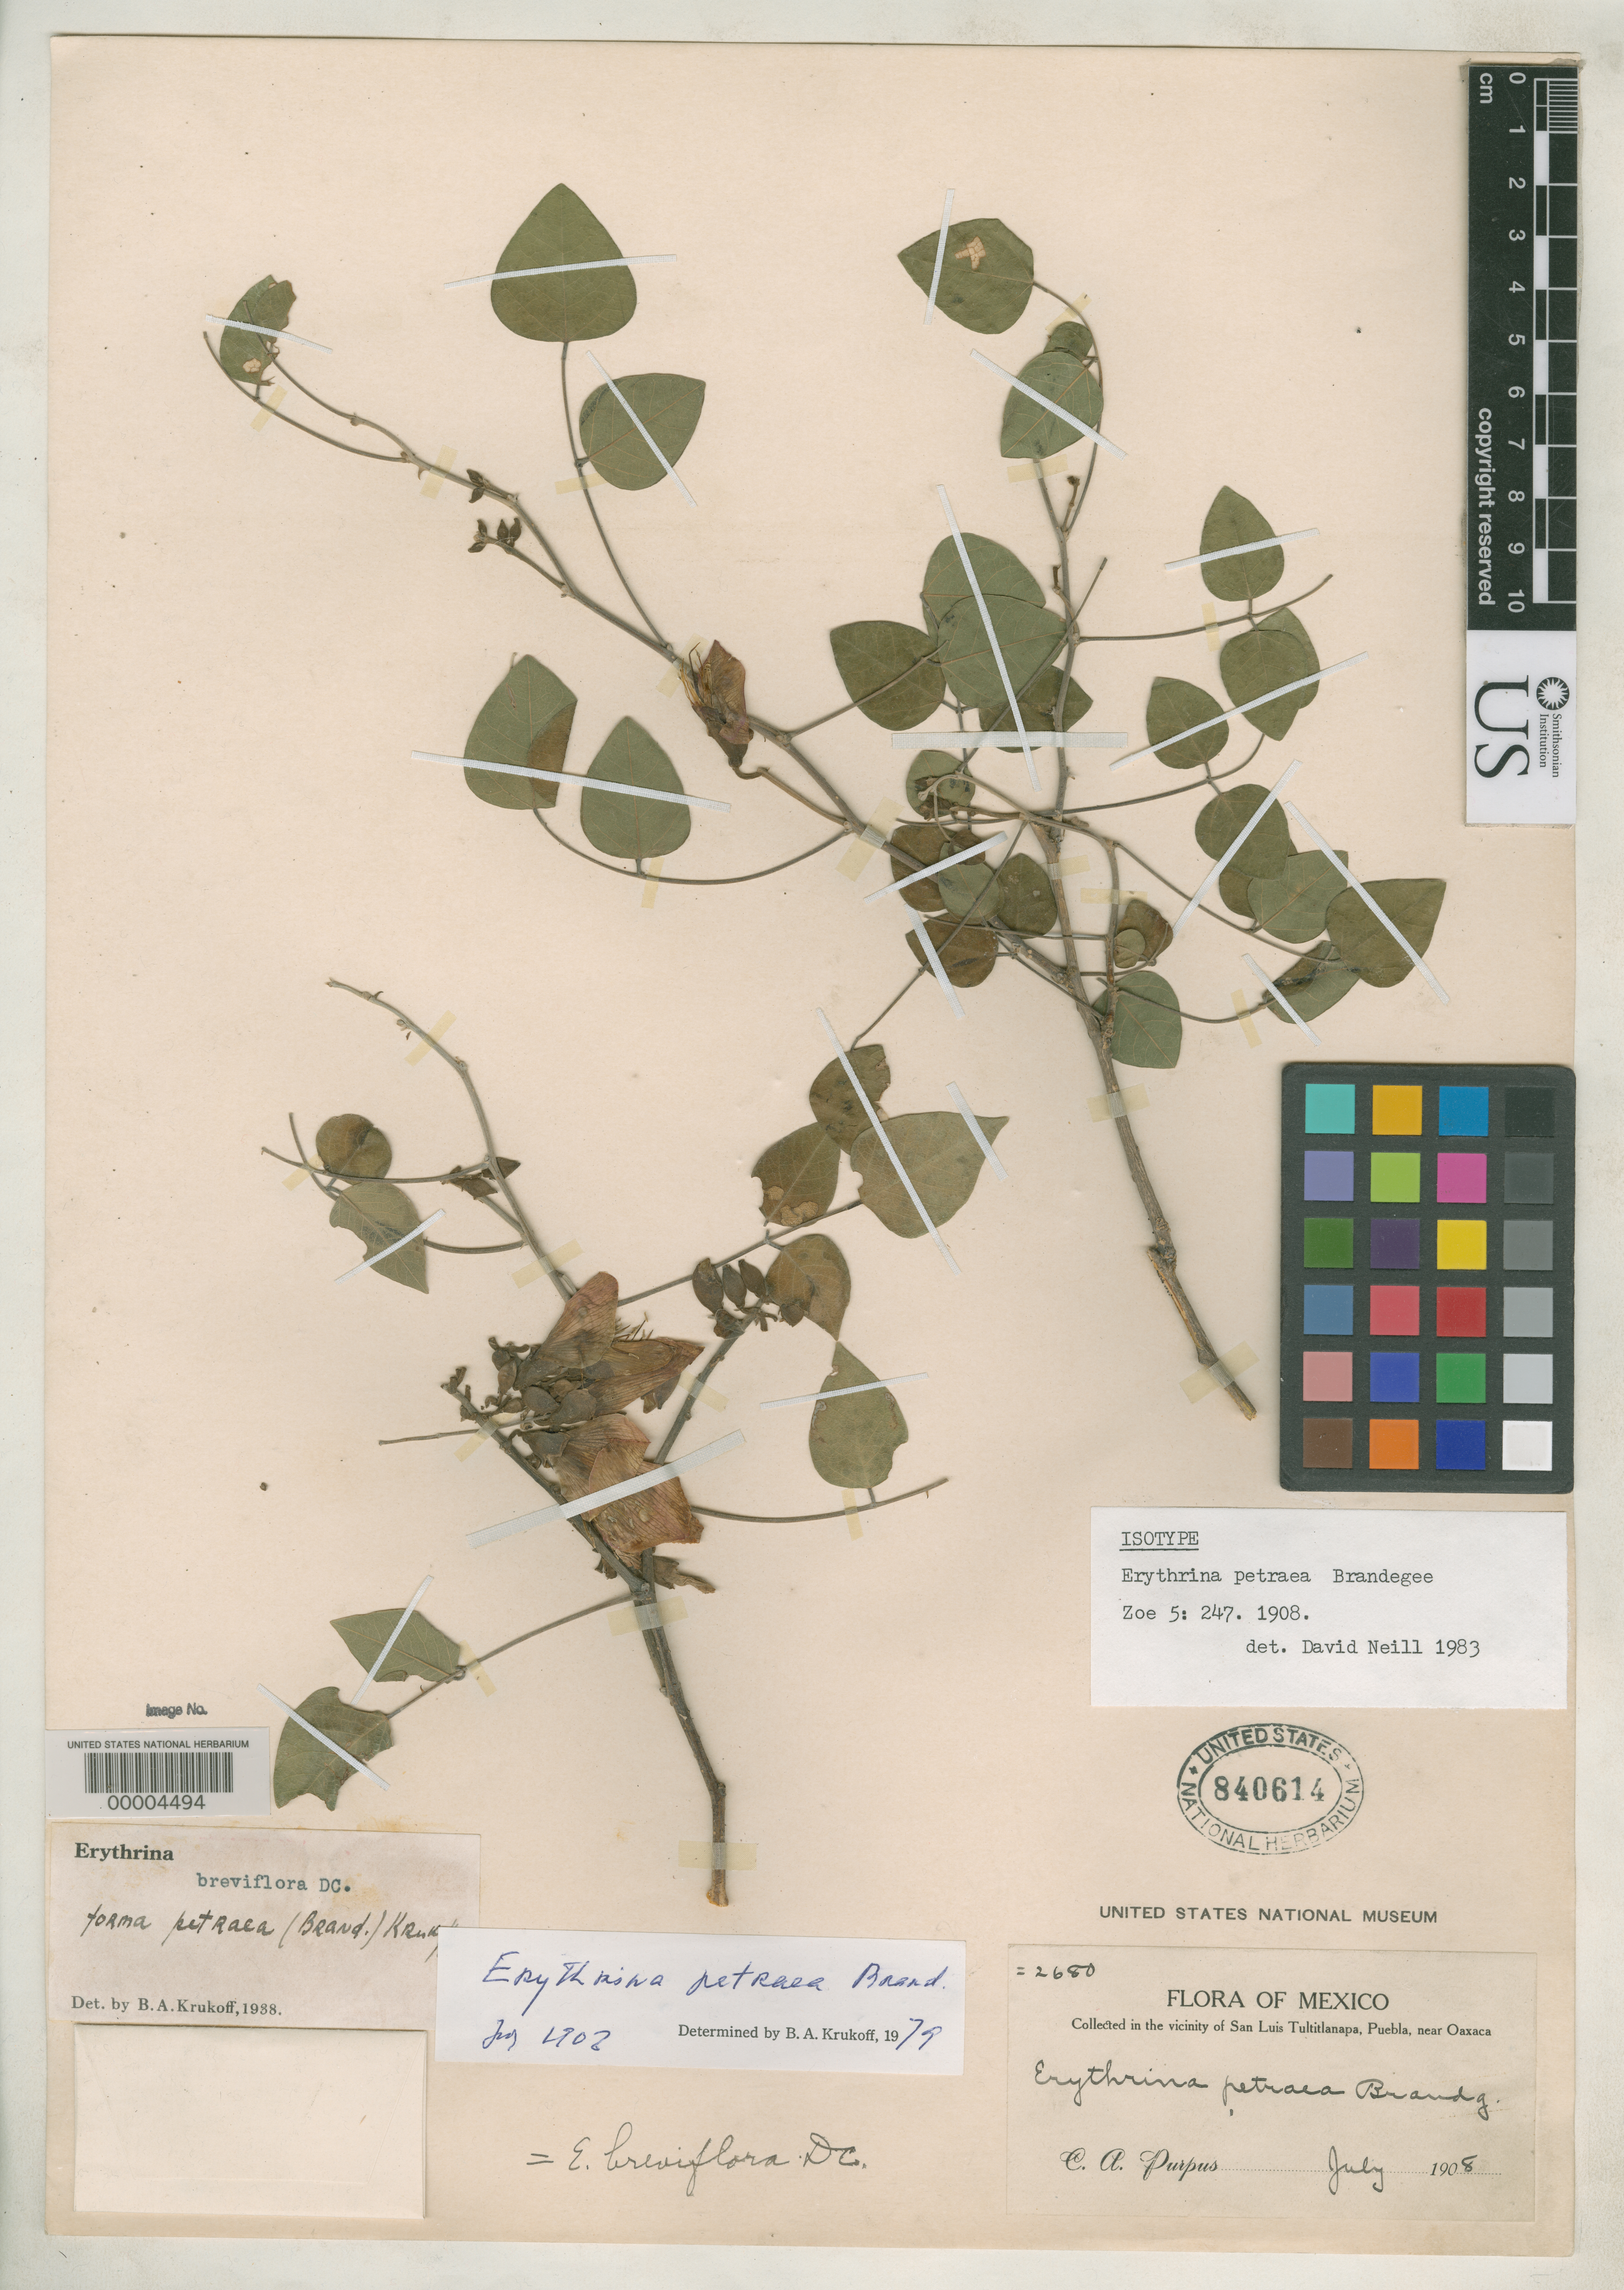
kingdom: Plantae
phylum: Tracheophyta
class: Magnoliopsida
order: Fabales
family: Fabaceae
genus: Erythrina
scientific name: Erythrina petraea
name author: Brandegee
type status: Isotype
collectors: C. A. Purpus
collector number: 2680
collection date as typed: Jul 1908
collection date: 1908-07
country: Mexico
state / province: Puebla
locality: San Luis Tultitlanapa, near Oaxaca.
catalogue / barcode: US 840614